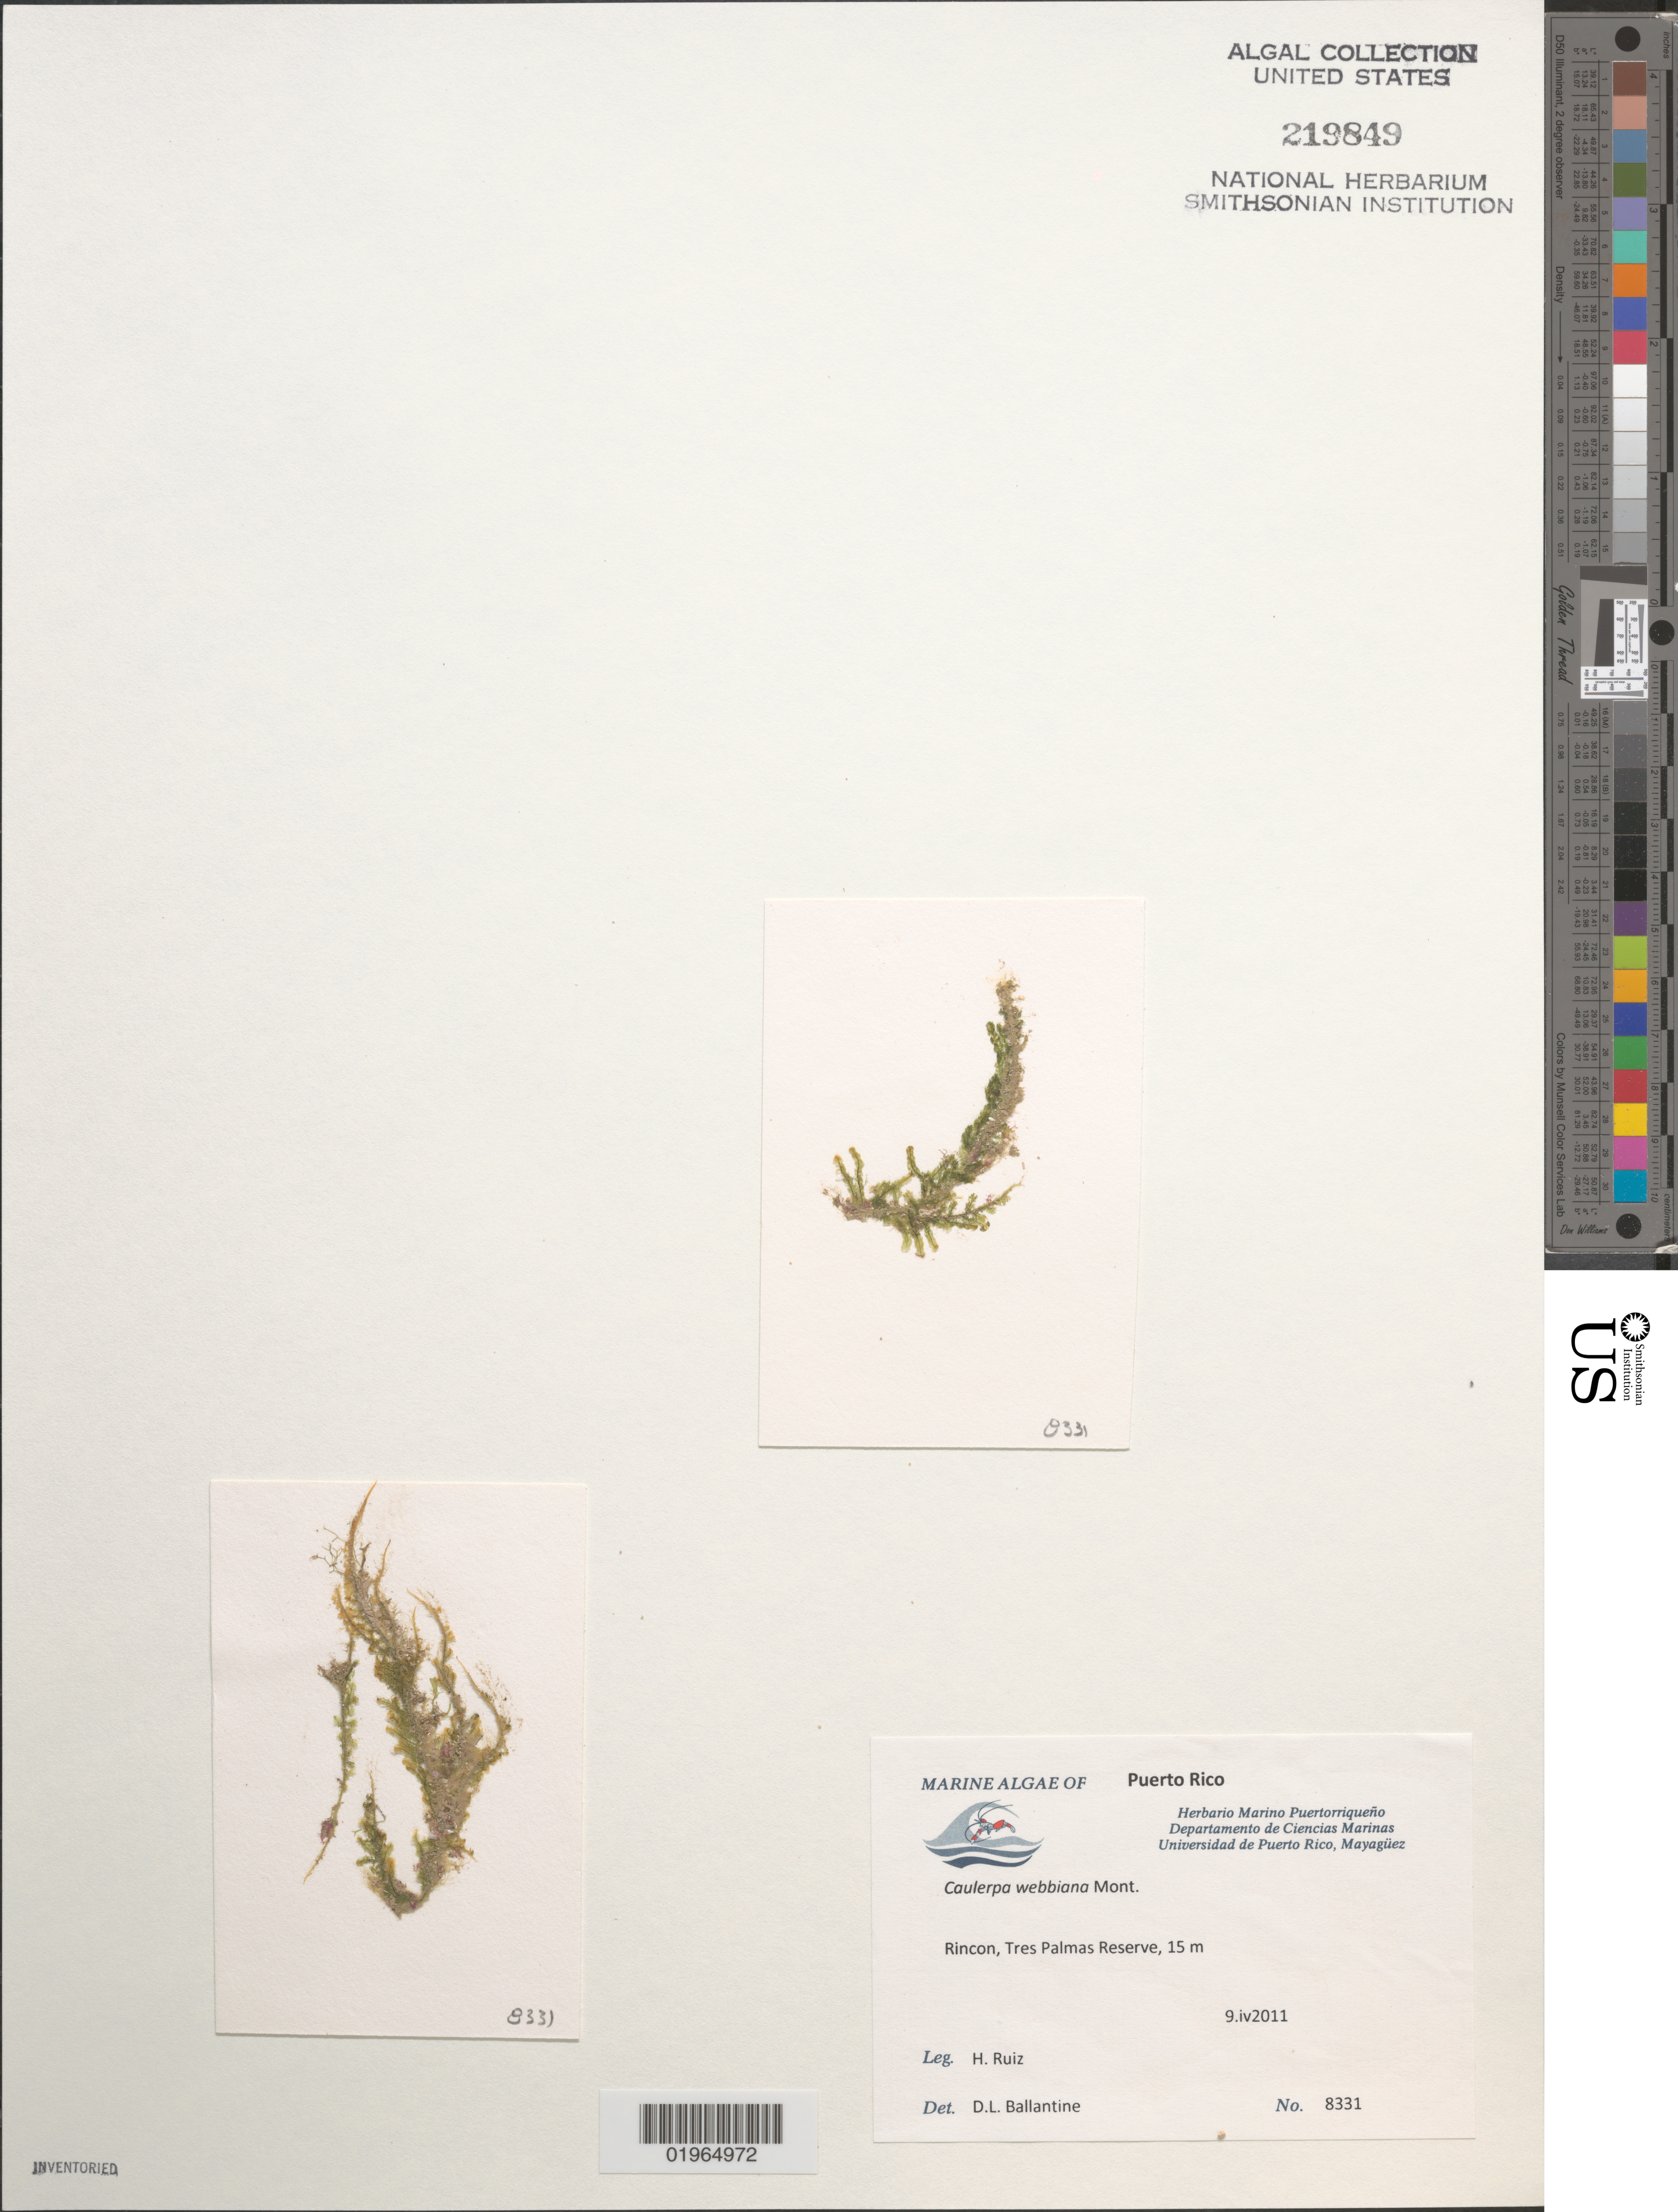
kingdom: Plantae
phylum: Chlorophyta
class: Ulvophyceae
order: Bryopsidales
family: Caulerpaceae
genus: Caulerpa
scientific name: Caulerpa webbiana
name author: Mont.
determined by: Ballantine, D. L.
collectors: H. Ruiz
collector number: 8331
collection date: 2011-04-09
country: Puerto Rico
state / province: Rincon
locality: Tres Palmas Reserve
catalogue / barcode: US 219849